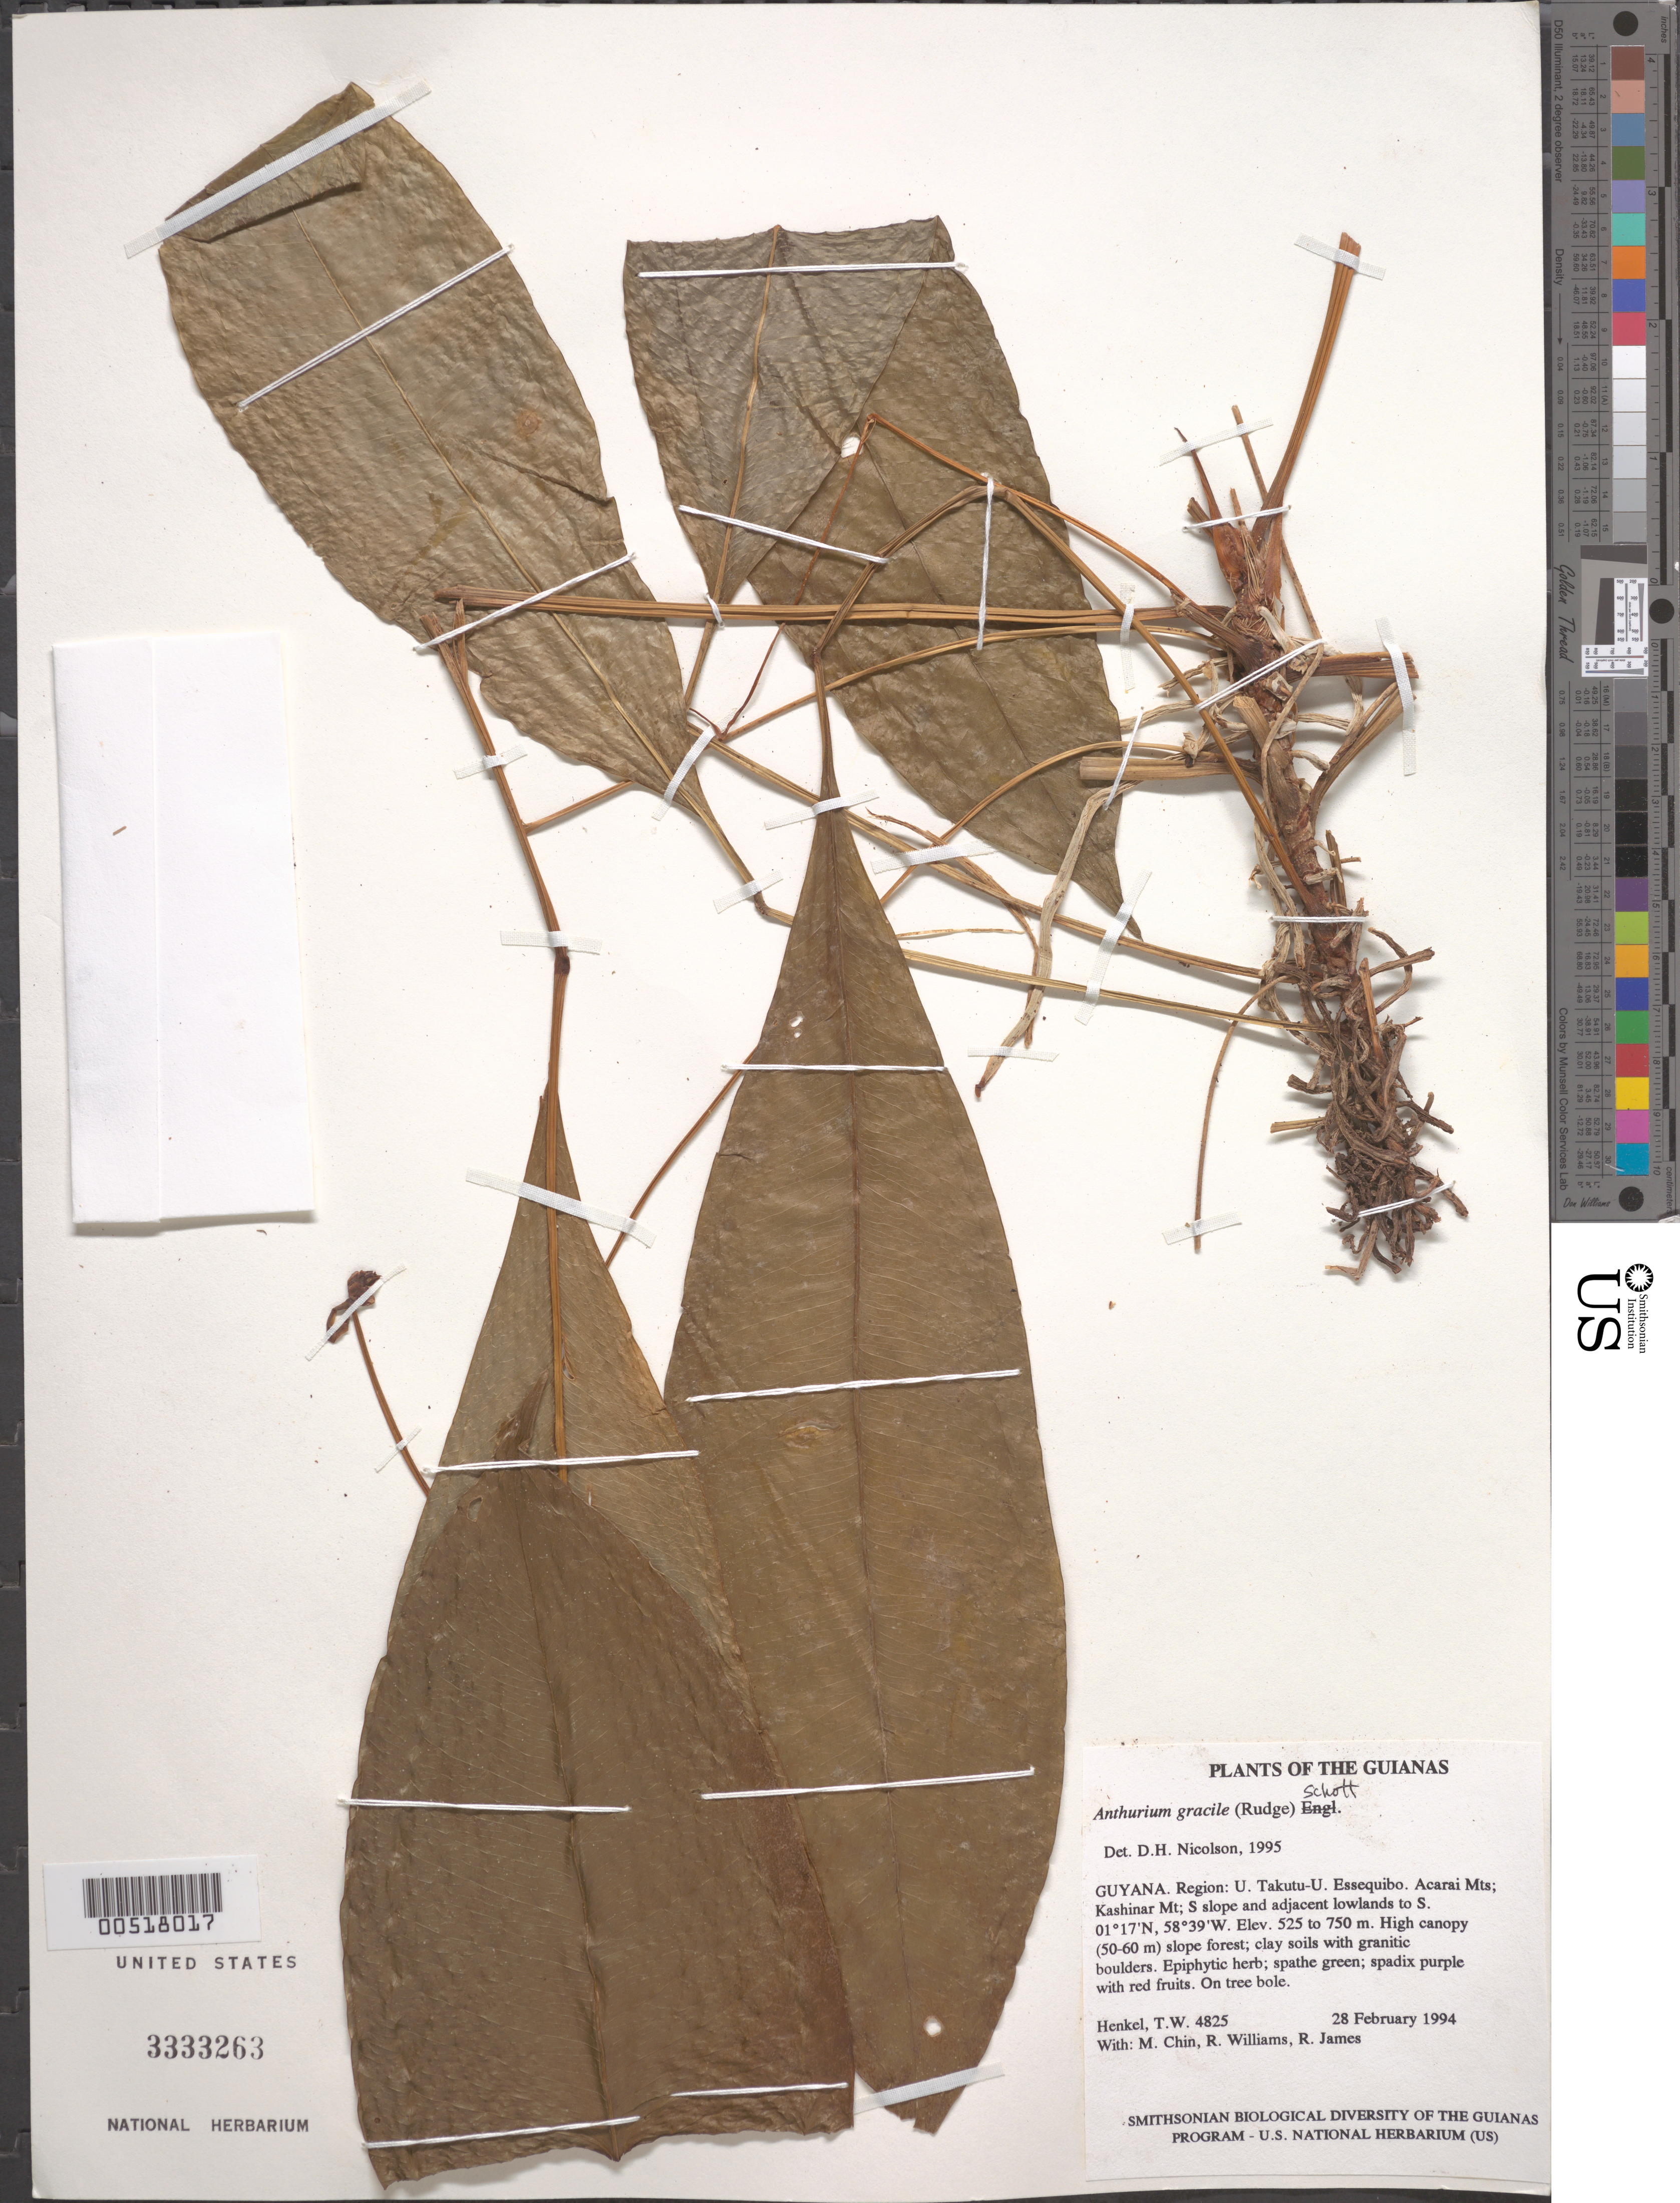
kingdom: Plantae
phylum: Tracheophyta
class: Liliopsida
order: Alismatales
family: Araceae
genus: Anthurium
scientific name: Anthurium gracile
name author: (Rudge) Schott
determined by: Nicolson, Dan H.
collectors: T. Henkel, M. Chin, R. Williams & R. James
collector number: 4825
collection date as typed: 28 February 1994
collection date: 1994-02-28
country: Guyana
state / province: U. Takutu-U. Essequibo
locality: Acarai Mts; Kashinar Mt; S slope and adjacent lowlands to S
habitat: High canopy (50-60 m) slope forest; clay soils with granitic boulders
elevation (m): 525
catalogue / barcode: US 3333263